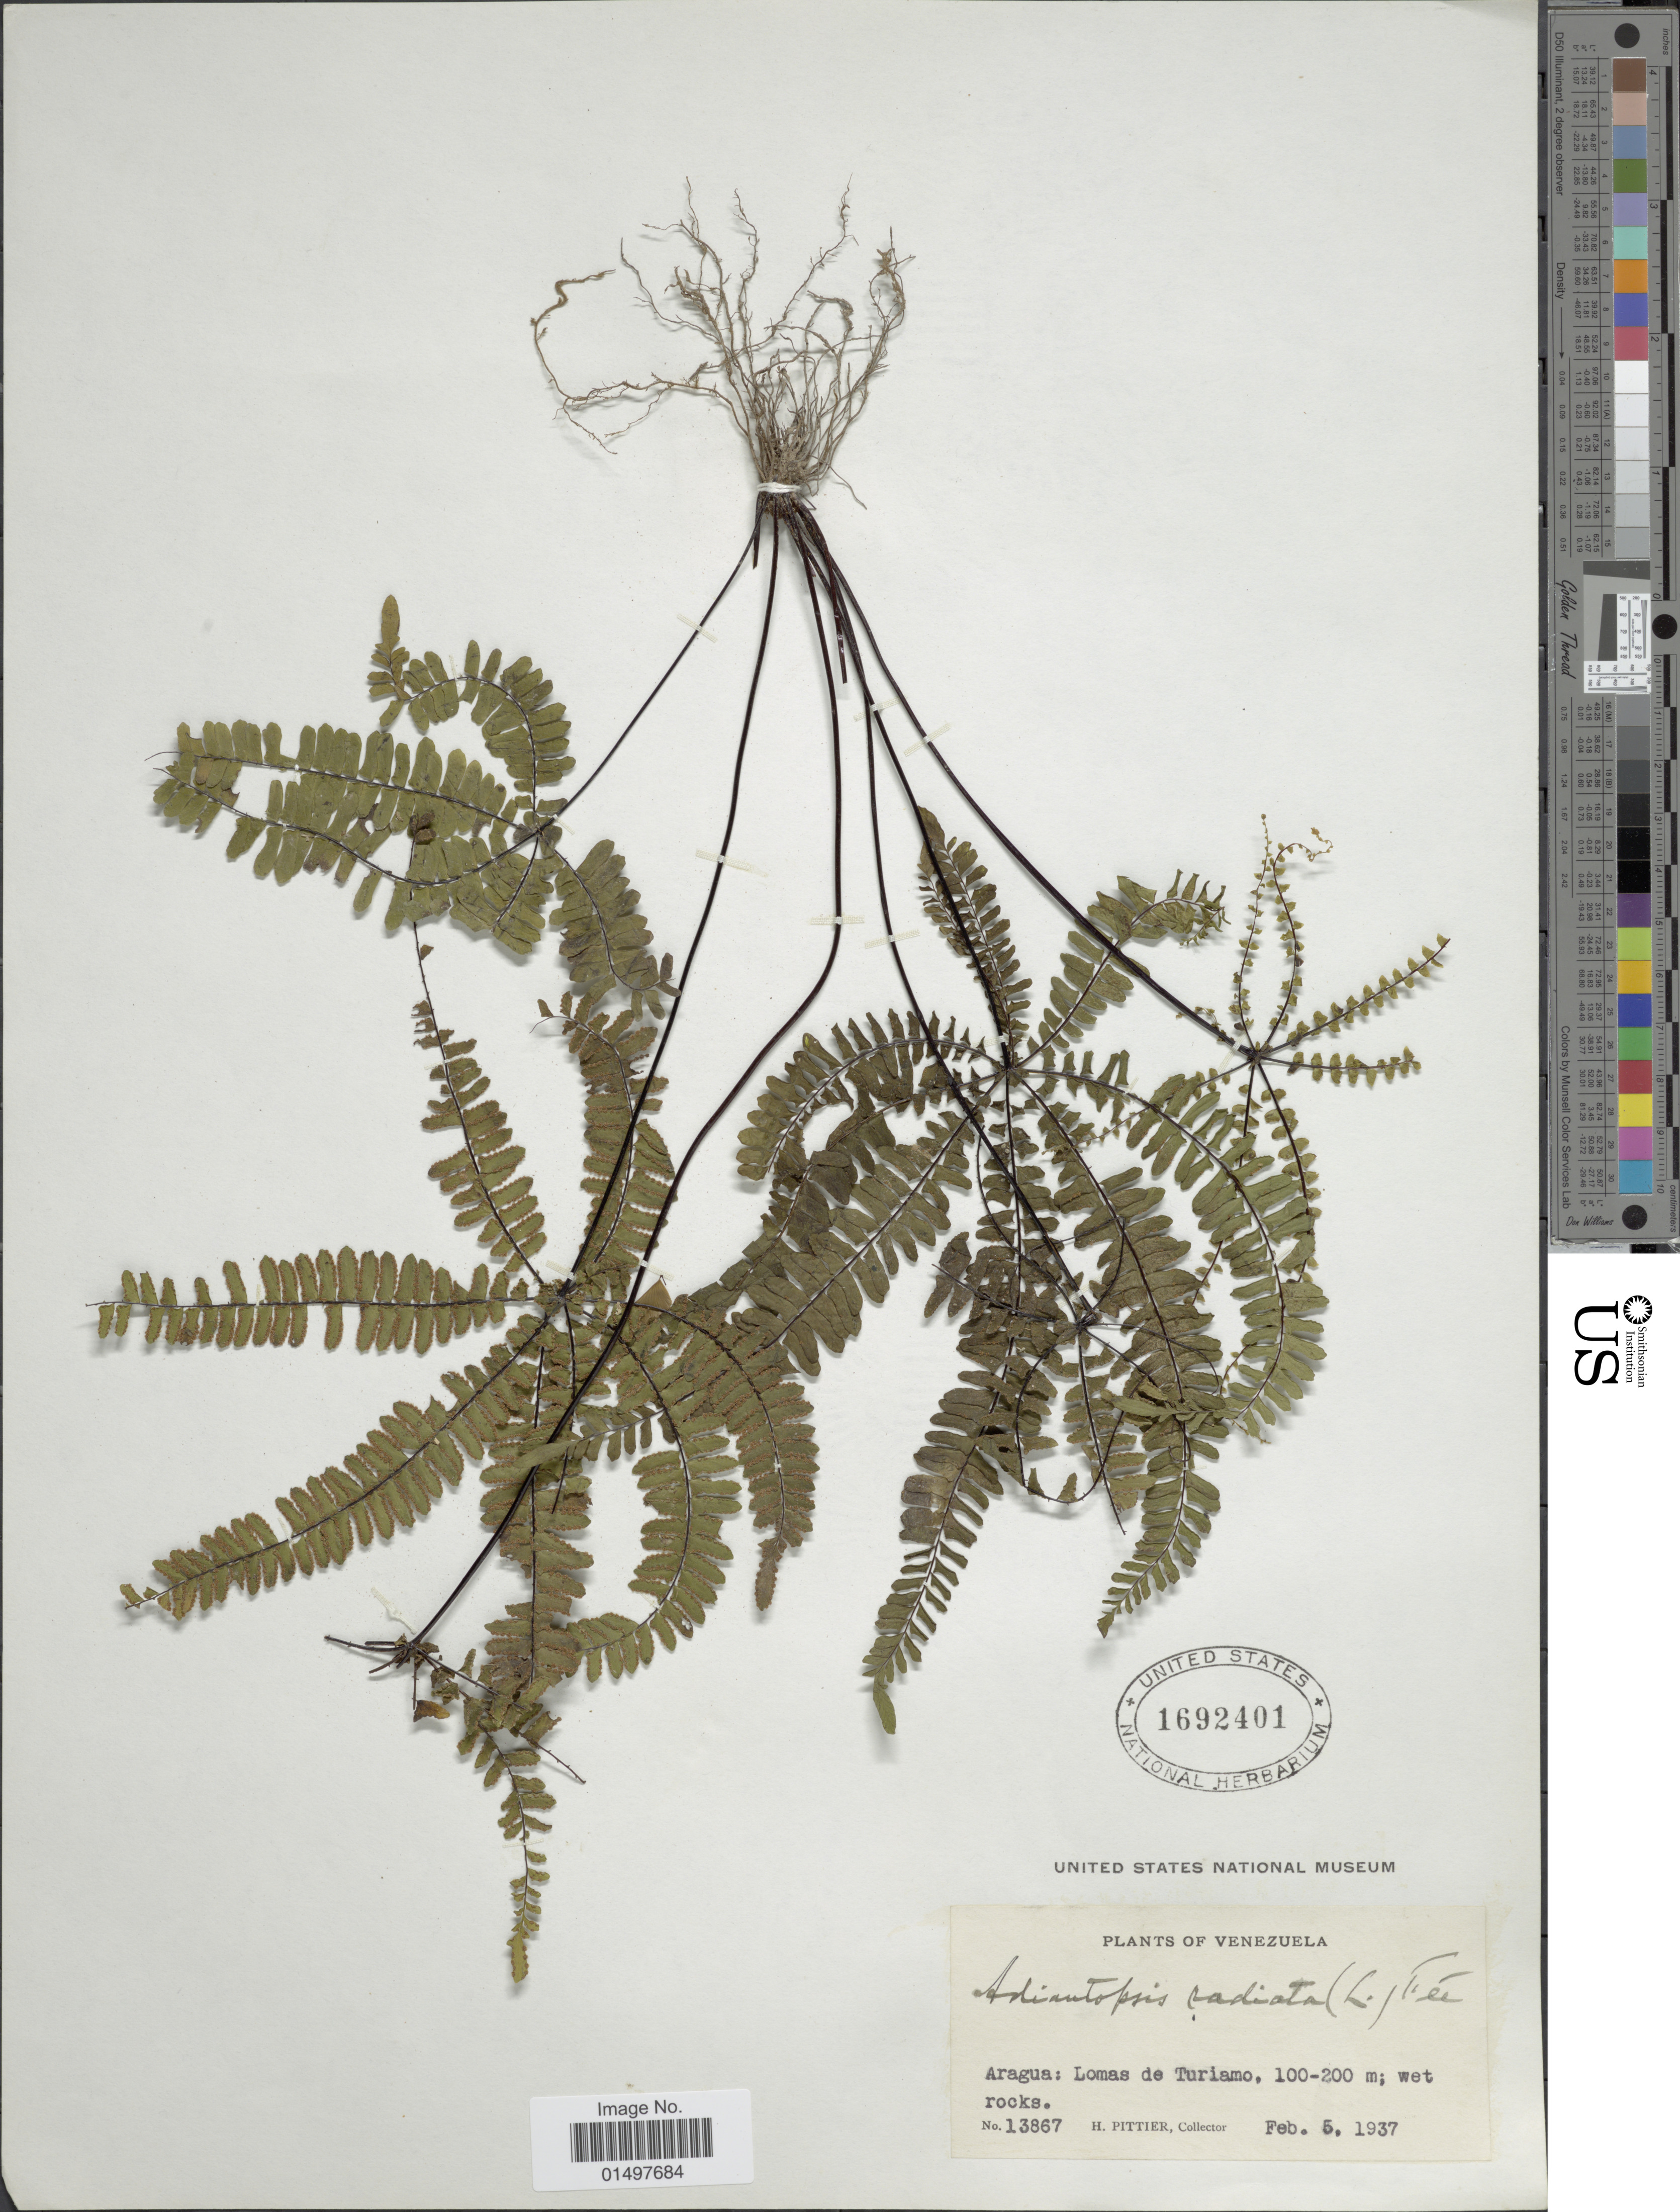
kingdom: Plantae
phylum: Tracheophyta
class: Polypodiopsida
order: Polypodiales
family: Pteridaceae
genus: Adiantopsis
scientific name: Adiantopsis radiata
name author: (L.) Fée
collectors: H. F. Pittier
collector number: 13867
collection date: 1937-02-05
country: Venezuela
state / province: Aragua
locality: Lomas de Turiamo.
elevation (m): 100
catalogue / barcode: US 1692401